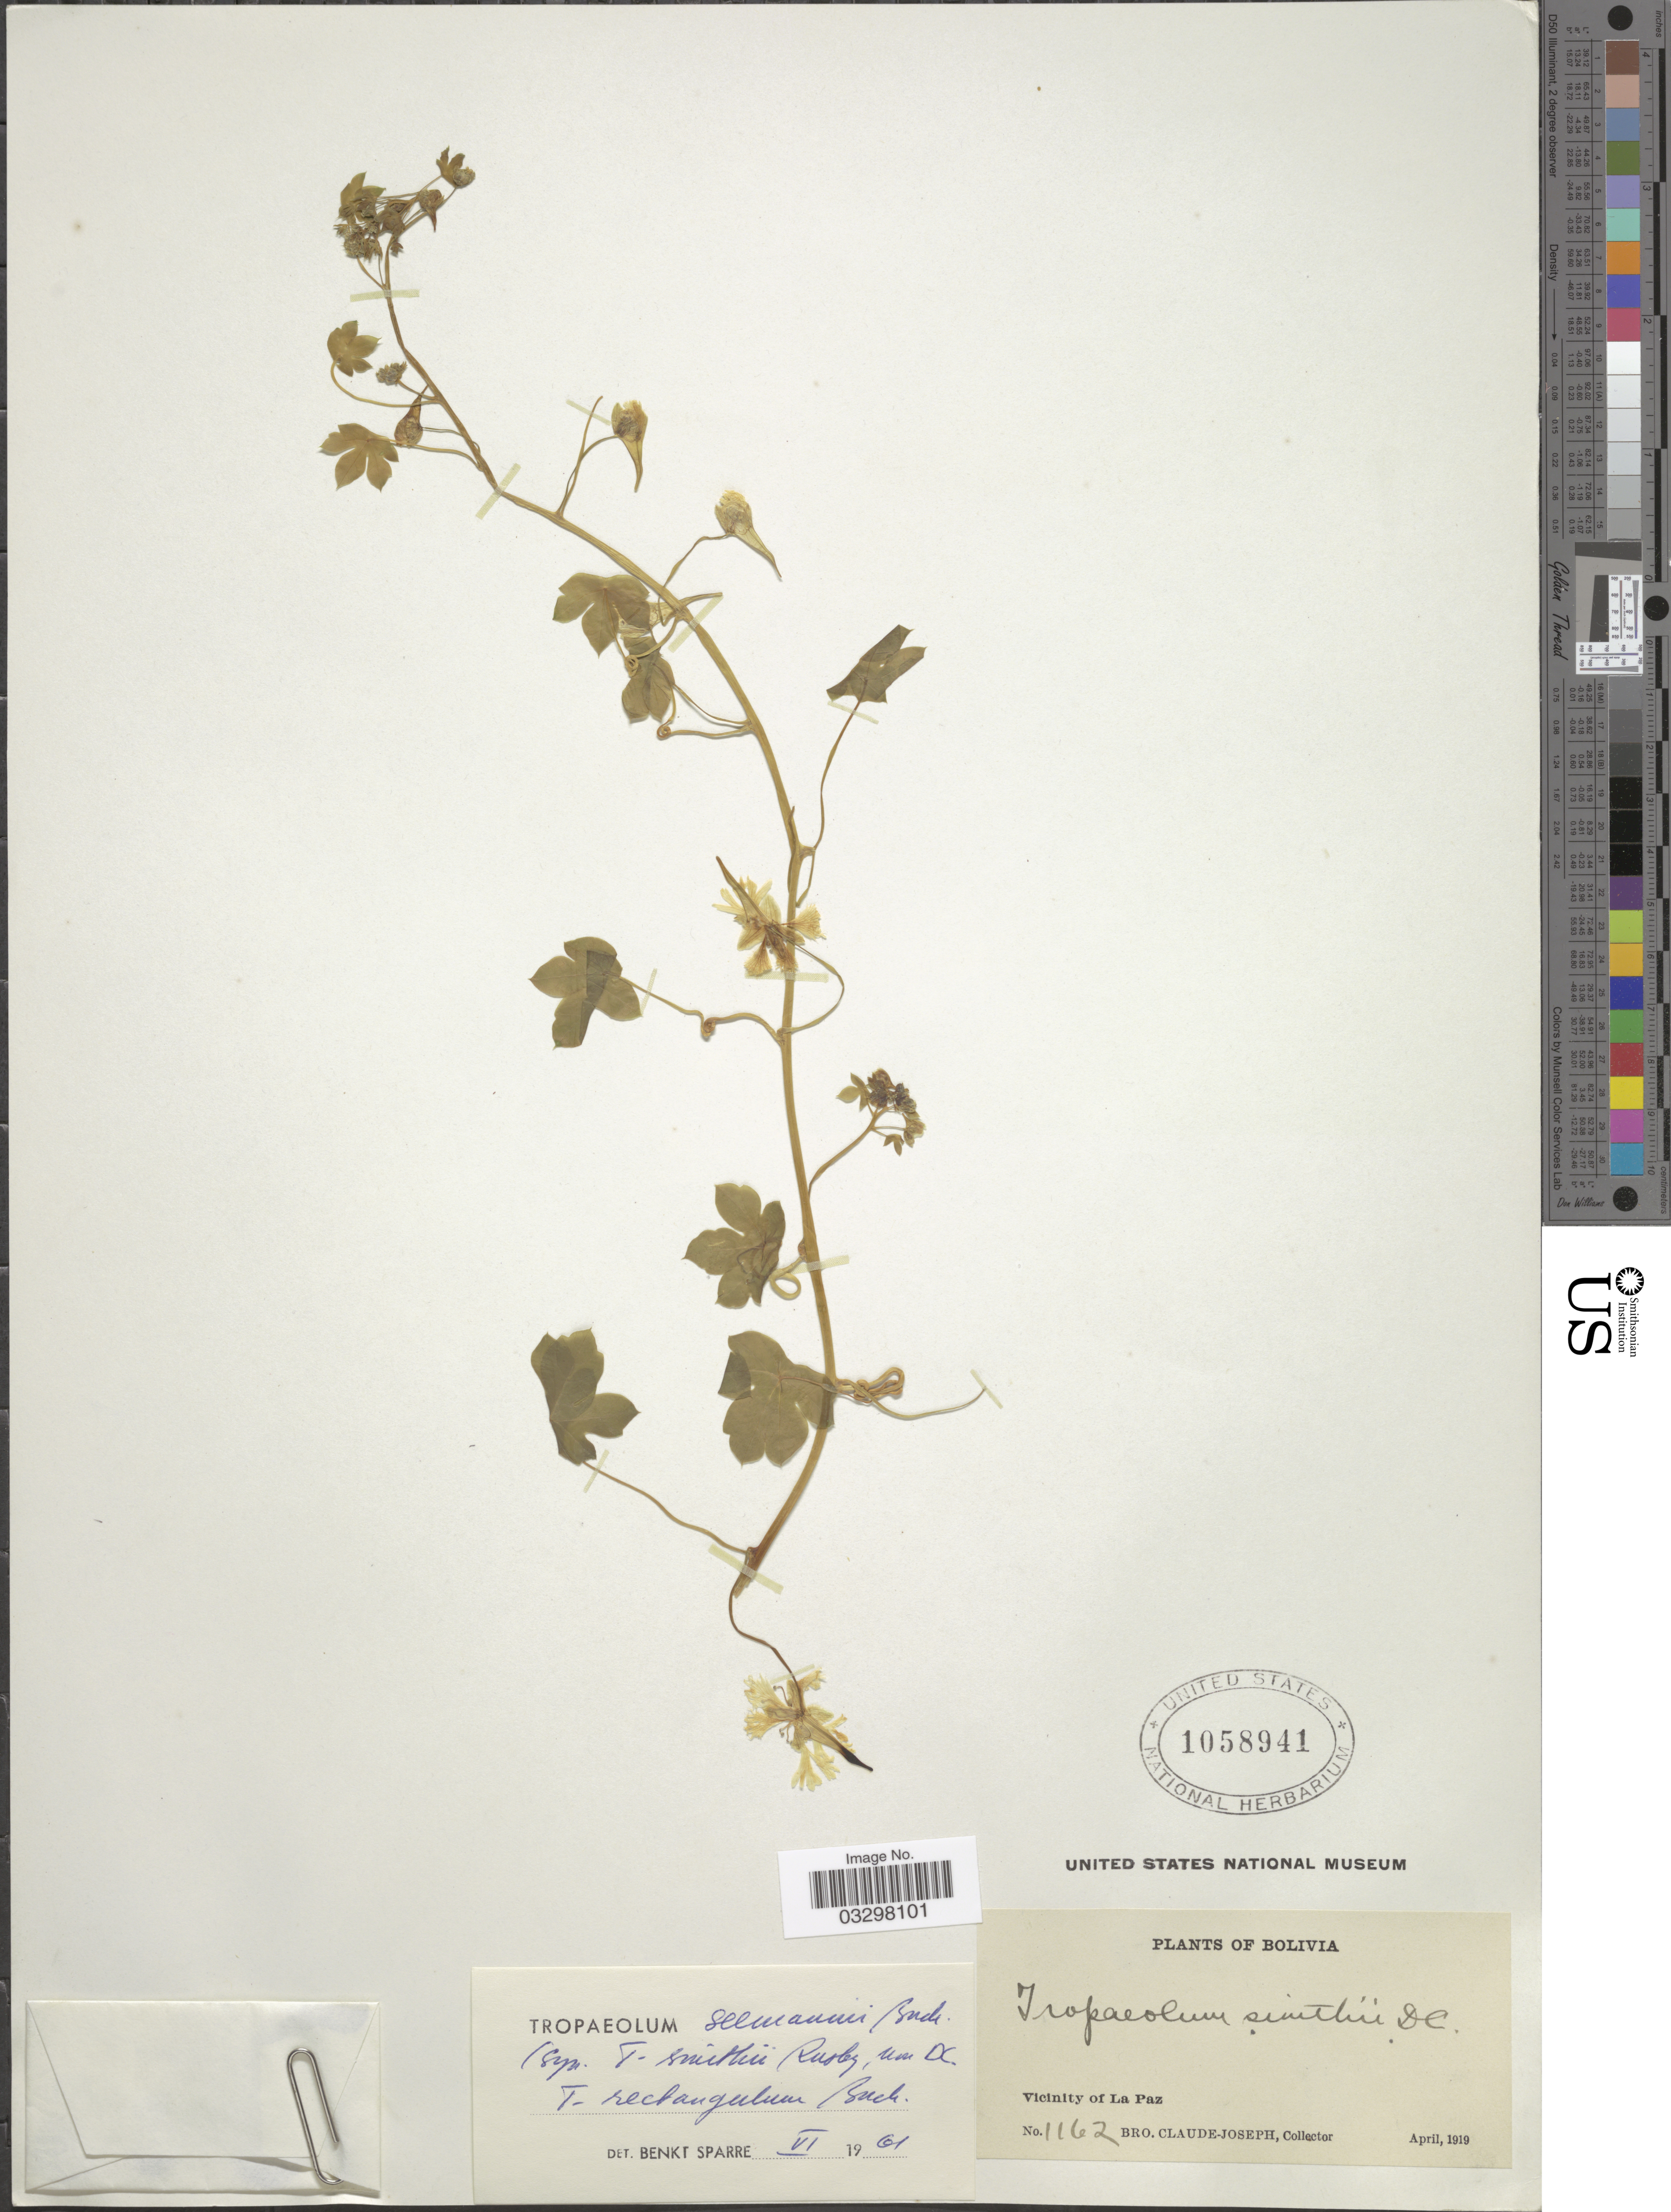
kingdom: Plantae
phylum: Tracheophyta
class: Magnoliopsida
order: Brassicales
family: Tropaeolaceae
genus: Tropaeolum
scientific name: Tropaeolum seemannii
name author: Buchenau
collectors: Bro. Claude-Joseph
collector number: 1162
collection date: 1919-04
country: Bolivia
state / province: La Paz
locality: Vicinity of La Paz.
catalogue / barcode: US 1058941